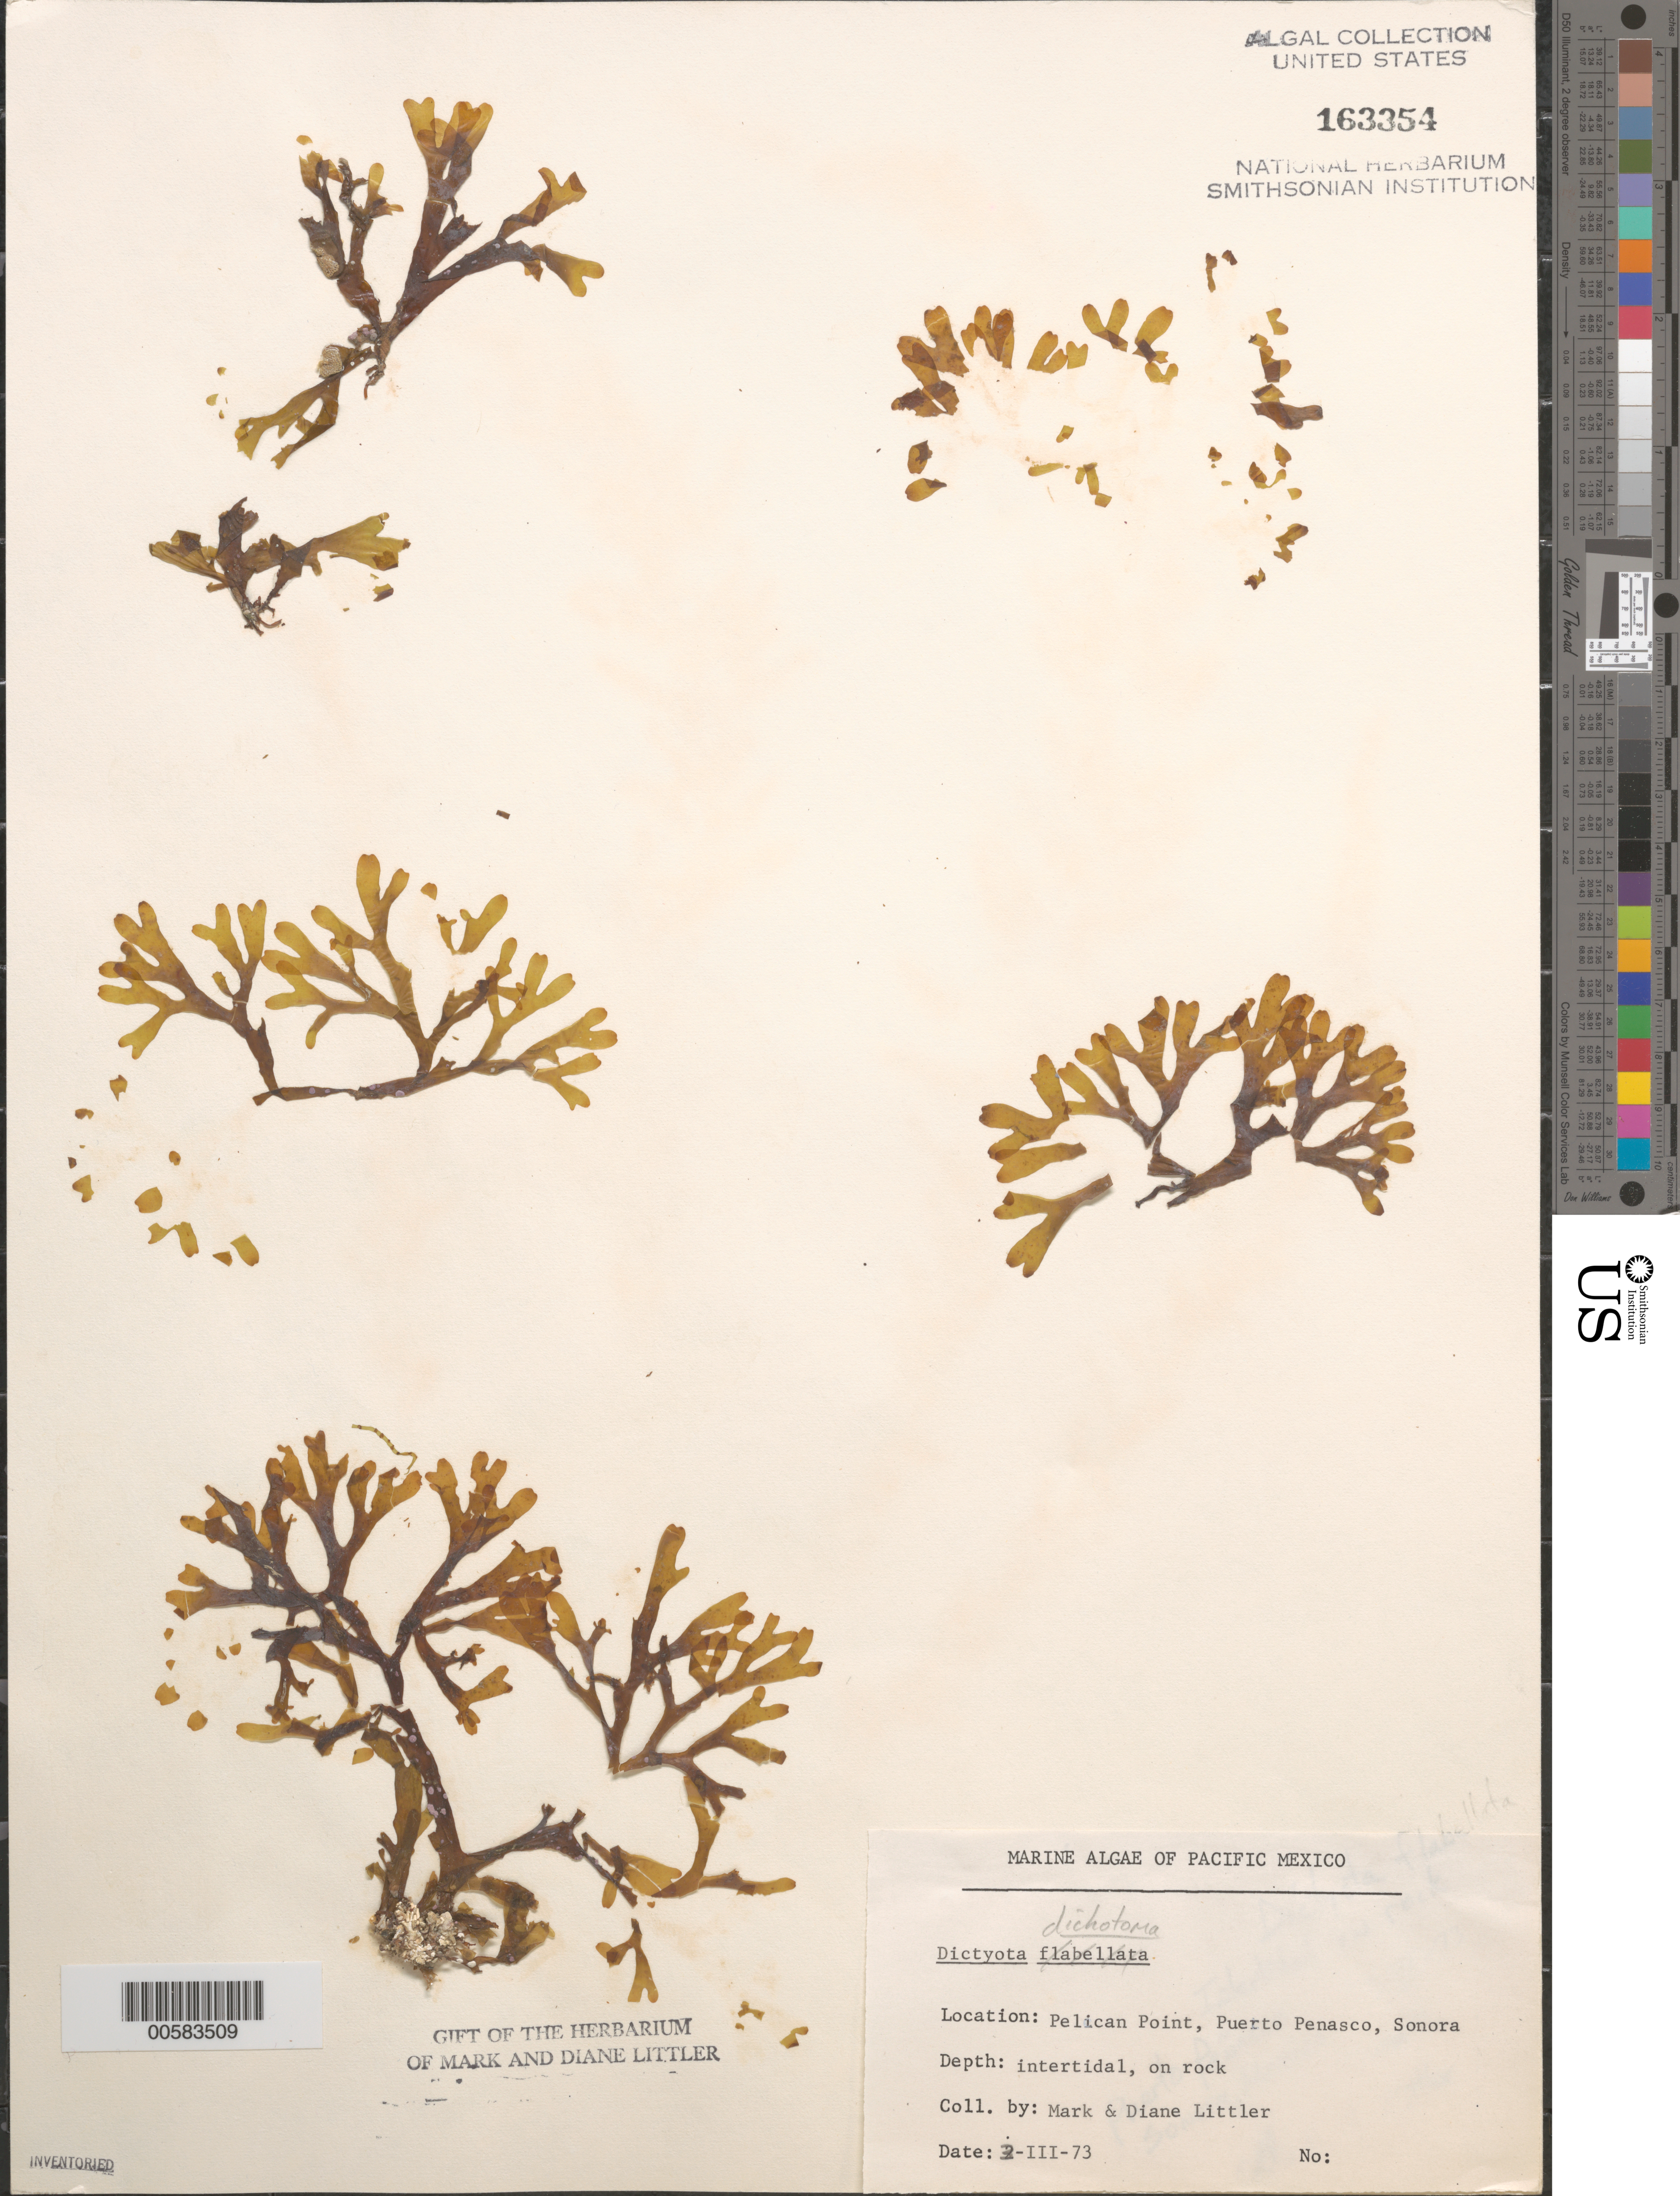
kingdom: Chromista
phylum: Ochrophyta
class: Phaeophyceae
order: Dictyotales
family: Dictyotaceae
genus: Dictyota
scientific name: Dictyota dichotoma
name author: (Huds.) J.V.Lamouroux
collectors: M. M. Littler & D. S. Littler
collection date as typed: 03 Mar 1973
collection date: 1973-03-03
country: Mexico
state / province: Sonora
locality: Punta Pelicano, Puerto Penasco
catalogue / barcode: US 163354